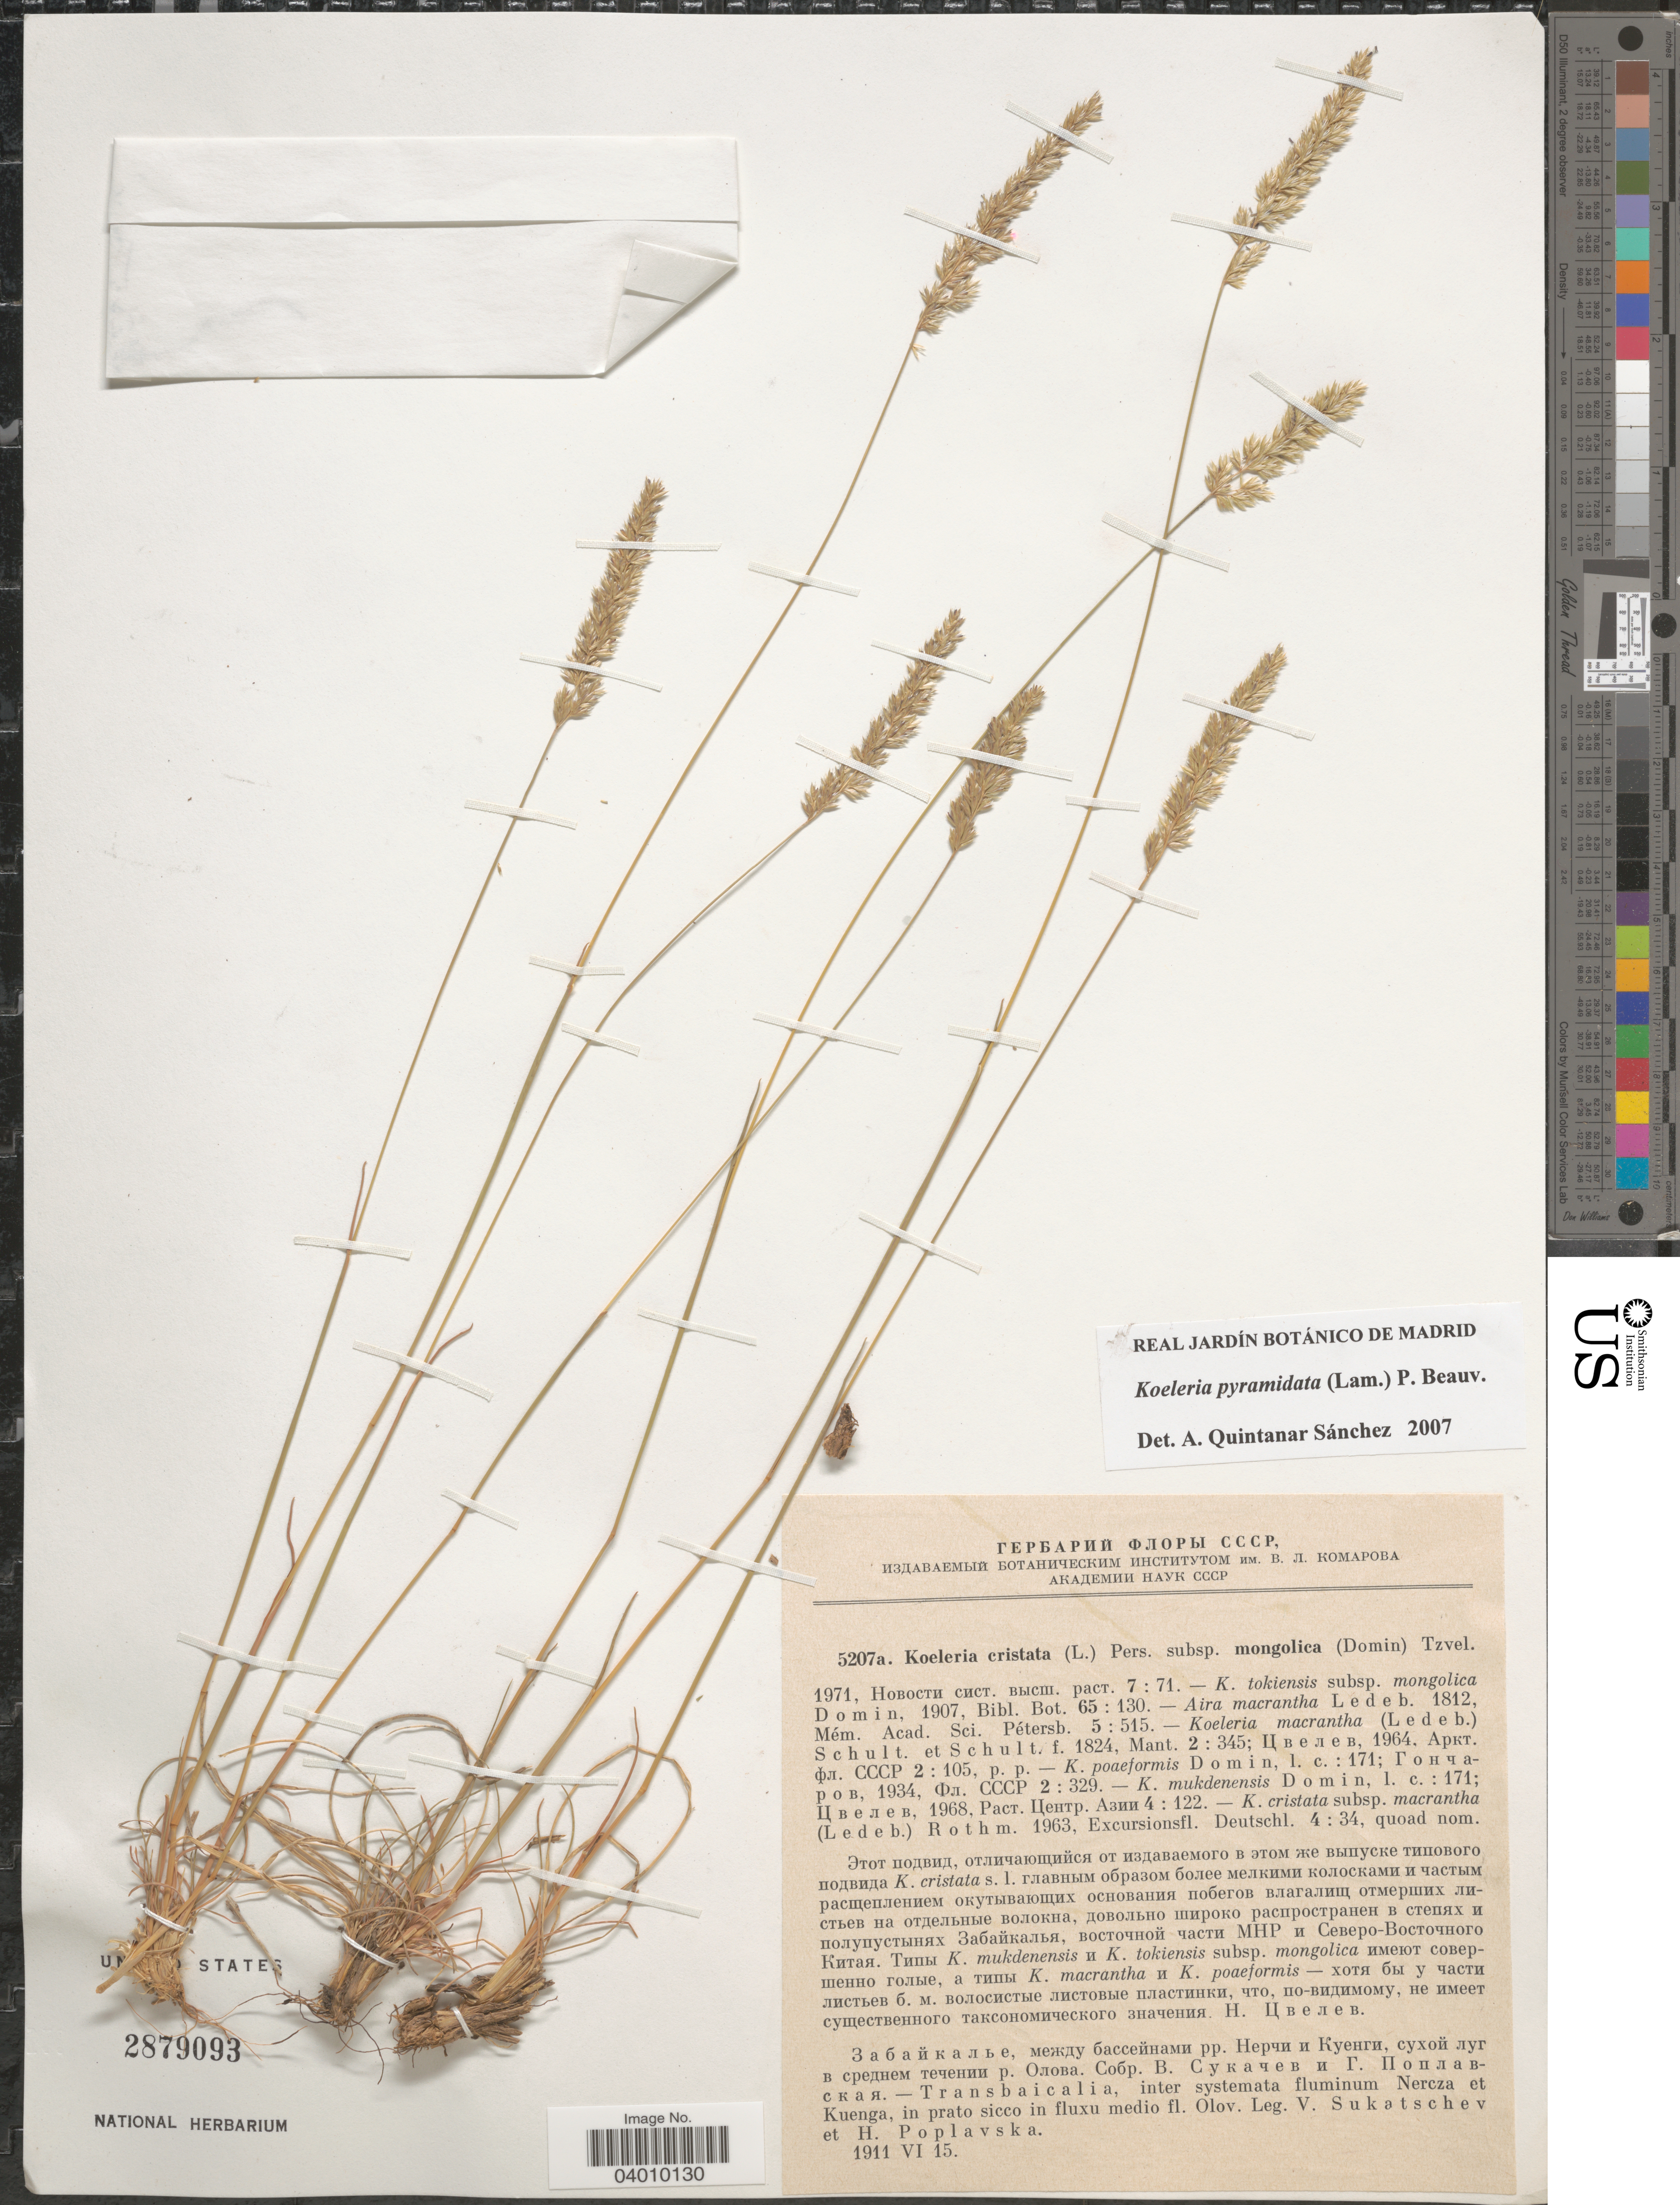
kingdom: Plantae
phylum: Tracheophyta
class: Liliopsida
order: Poales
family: Poaceae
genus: Koeleria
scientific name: Koeleria pyramidata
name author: (Lam.) P. Beauv.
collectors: V. Sukatschev & H. Poplavska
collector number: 5207a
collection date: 1911-06-15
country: Russian Federation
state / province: Zabaykalsky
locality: Transbaicalia, inter systemata fluminum Nercza et Kuenga, in prato sicco in fluxu medio fl. Olov.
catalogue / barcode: US 2879093